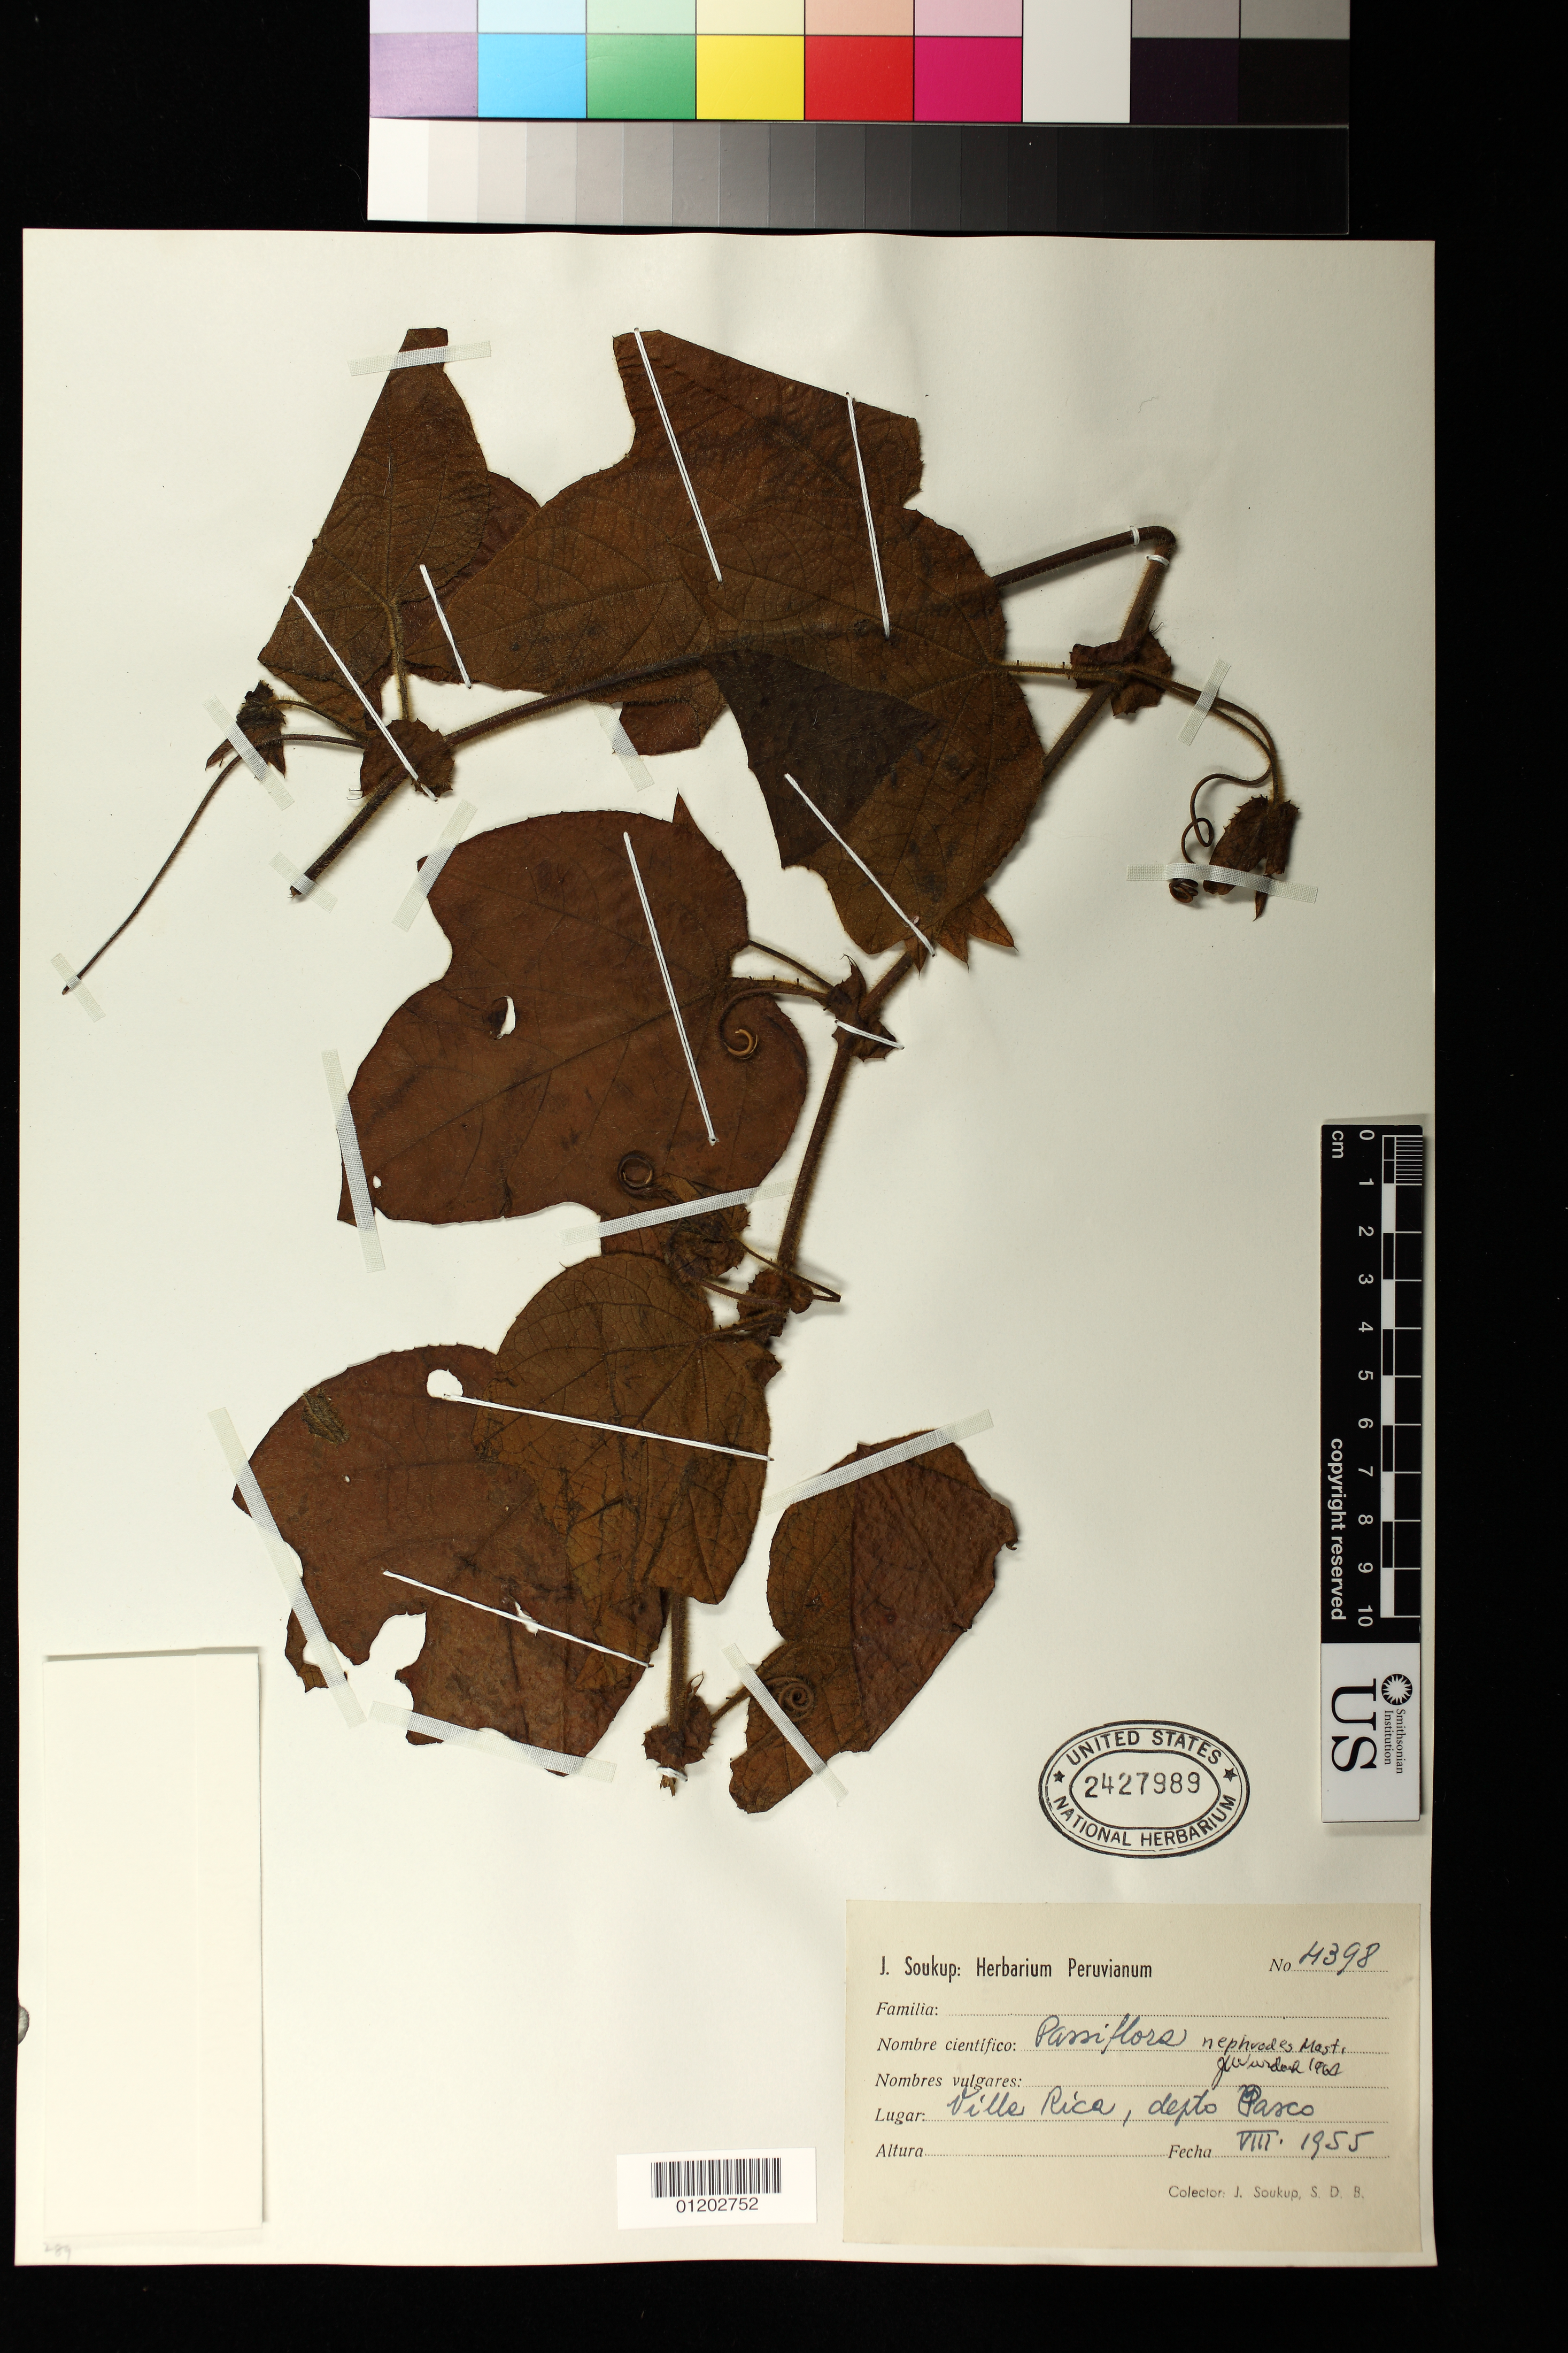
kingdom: Plantae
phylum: Tracheophyta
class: Magnoliopsida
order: Malpighiales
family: Passifloraceae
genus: Passiflora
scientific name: Passiflora nephrodes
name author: Mast.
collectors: J. Soukop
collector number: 4398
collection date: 1955-08-01/1955-08-31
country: Peru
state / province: Pasco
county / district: Oxapampa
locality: Villa Rica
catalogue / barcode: US 2427989